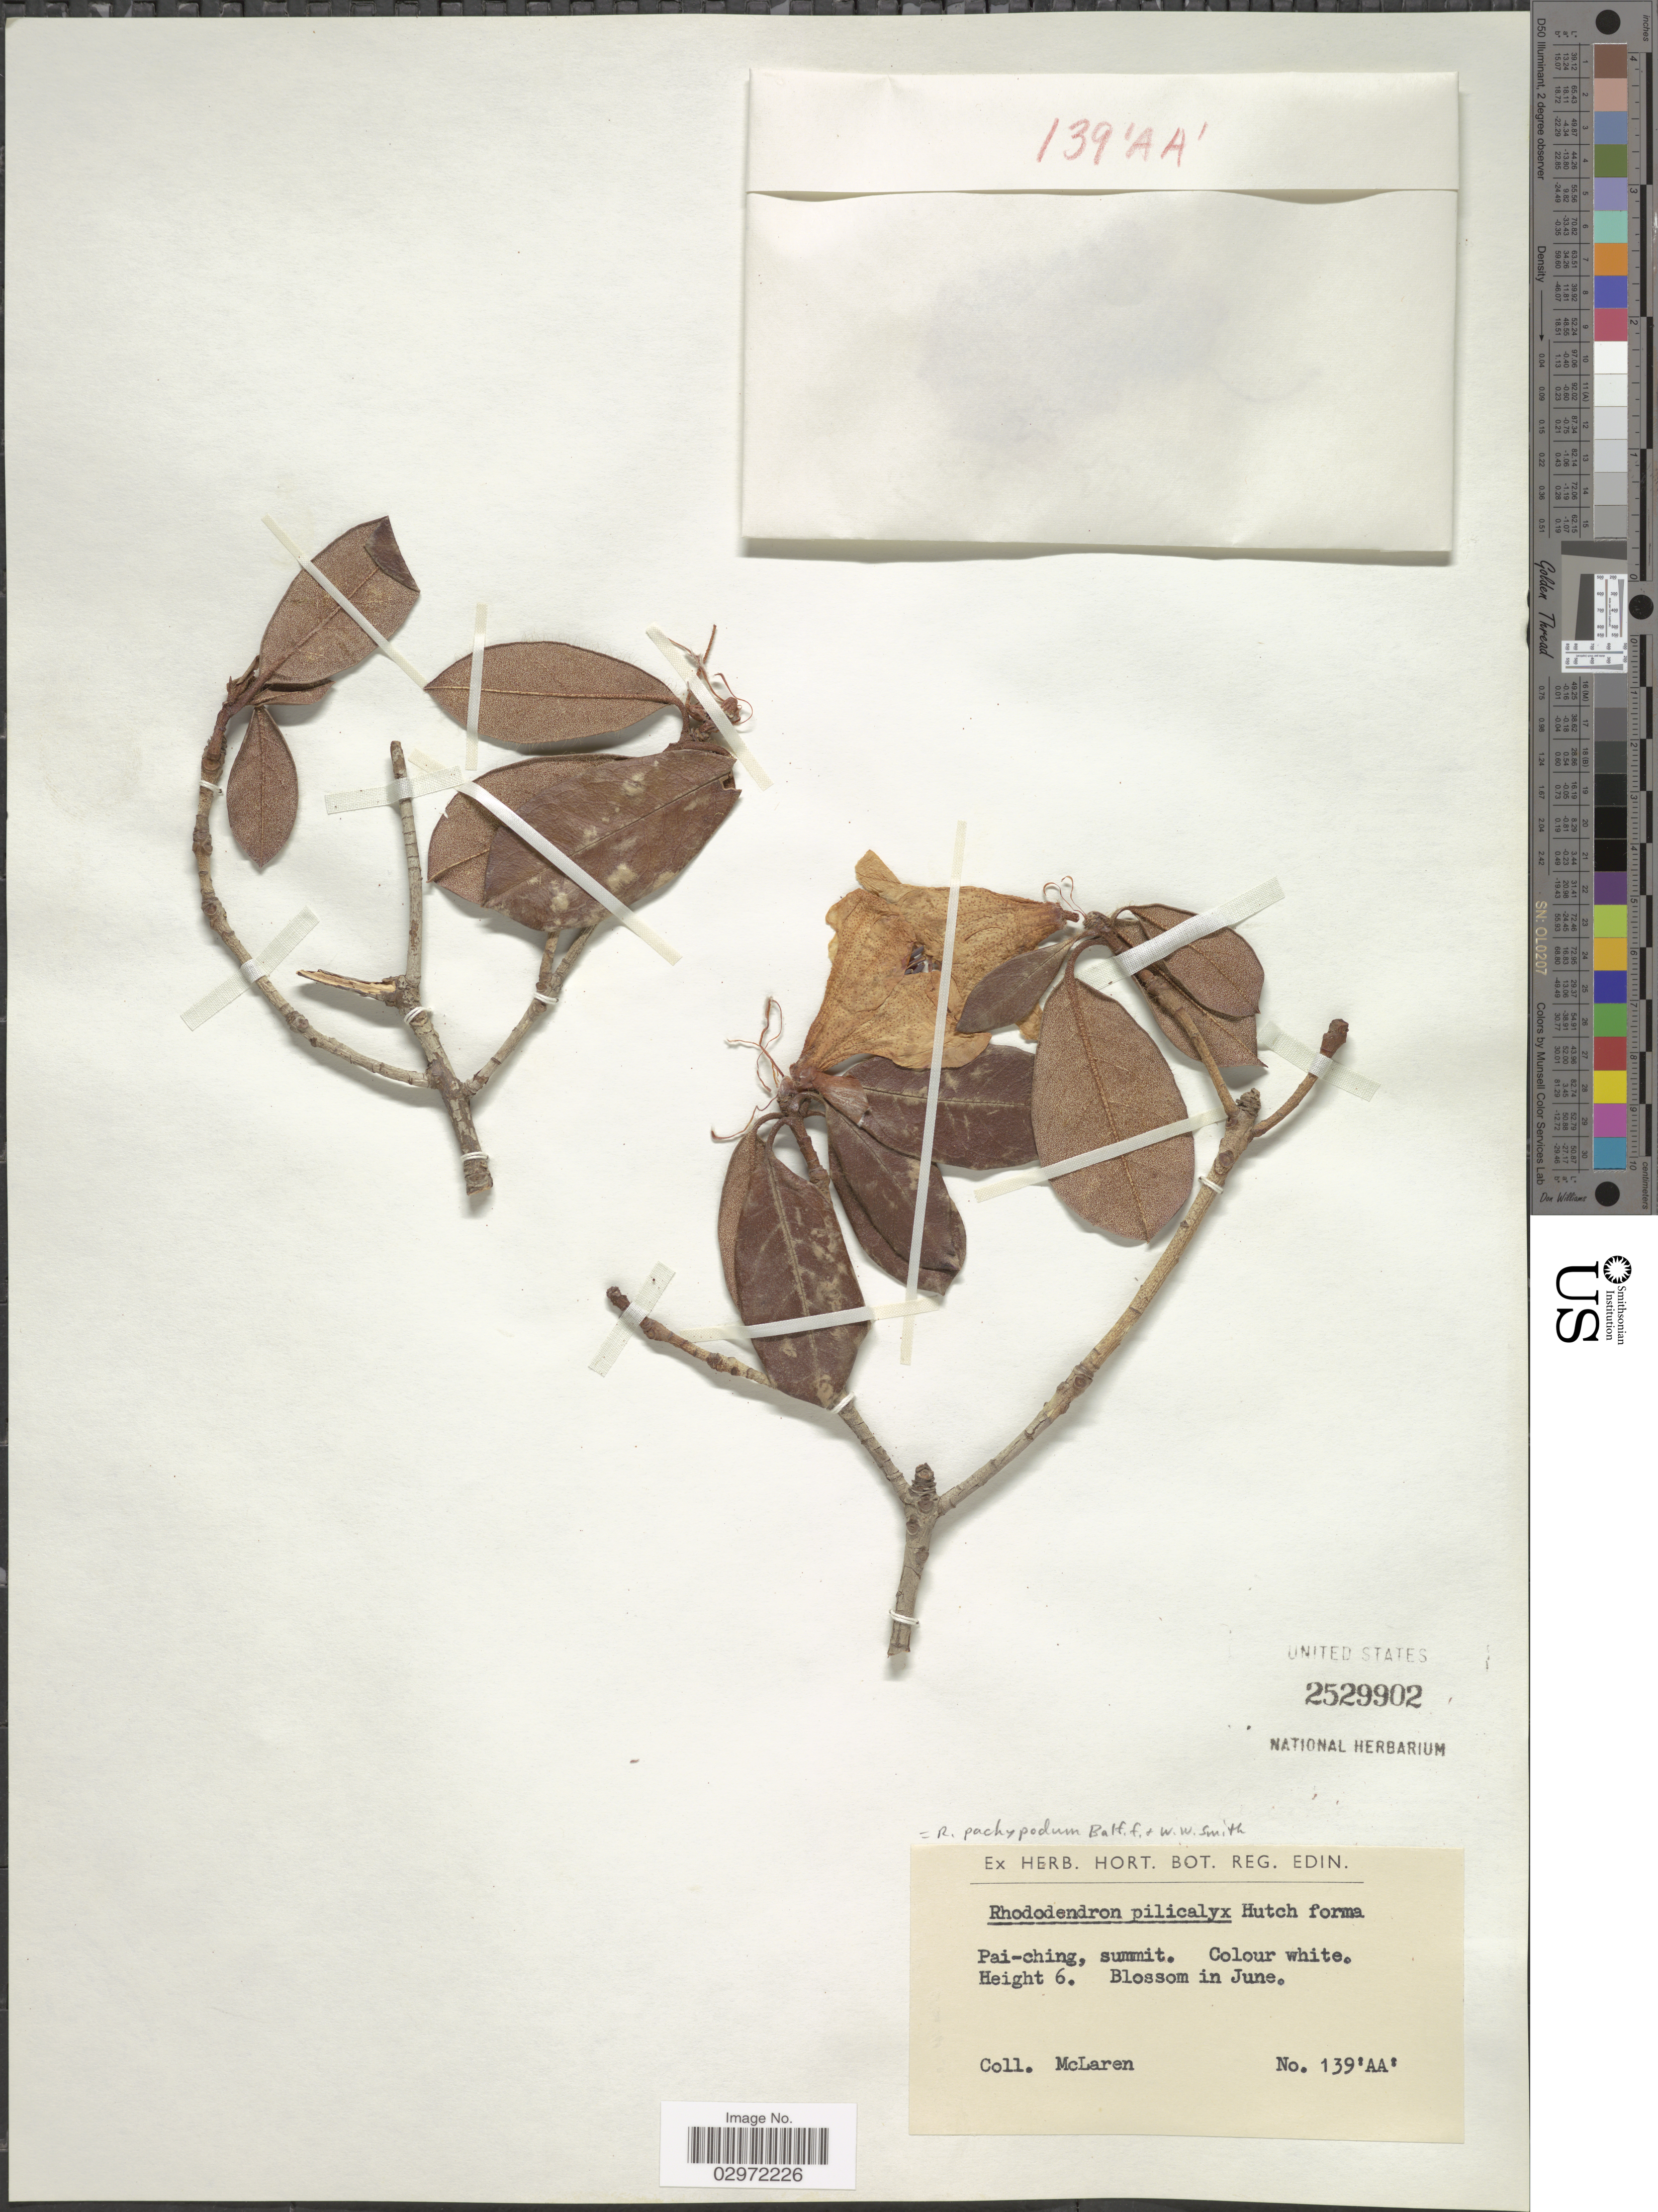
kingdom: Plantae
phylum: Tracheophyta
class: Magnoliopsida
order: Ericales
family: Ericaceae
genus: Rhododendron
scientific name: Rhododendron pachypodum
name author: Balf. f. & W.W. Sm.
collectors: McLaren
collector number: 139'AA'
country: China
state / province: Shanxi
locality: Pai-ching, summit.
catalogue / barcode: US 2529902